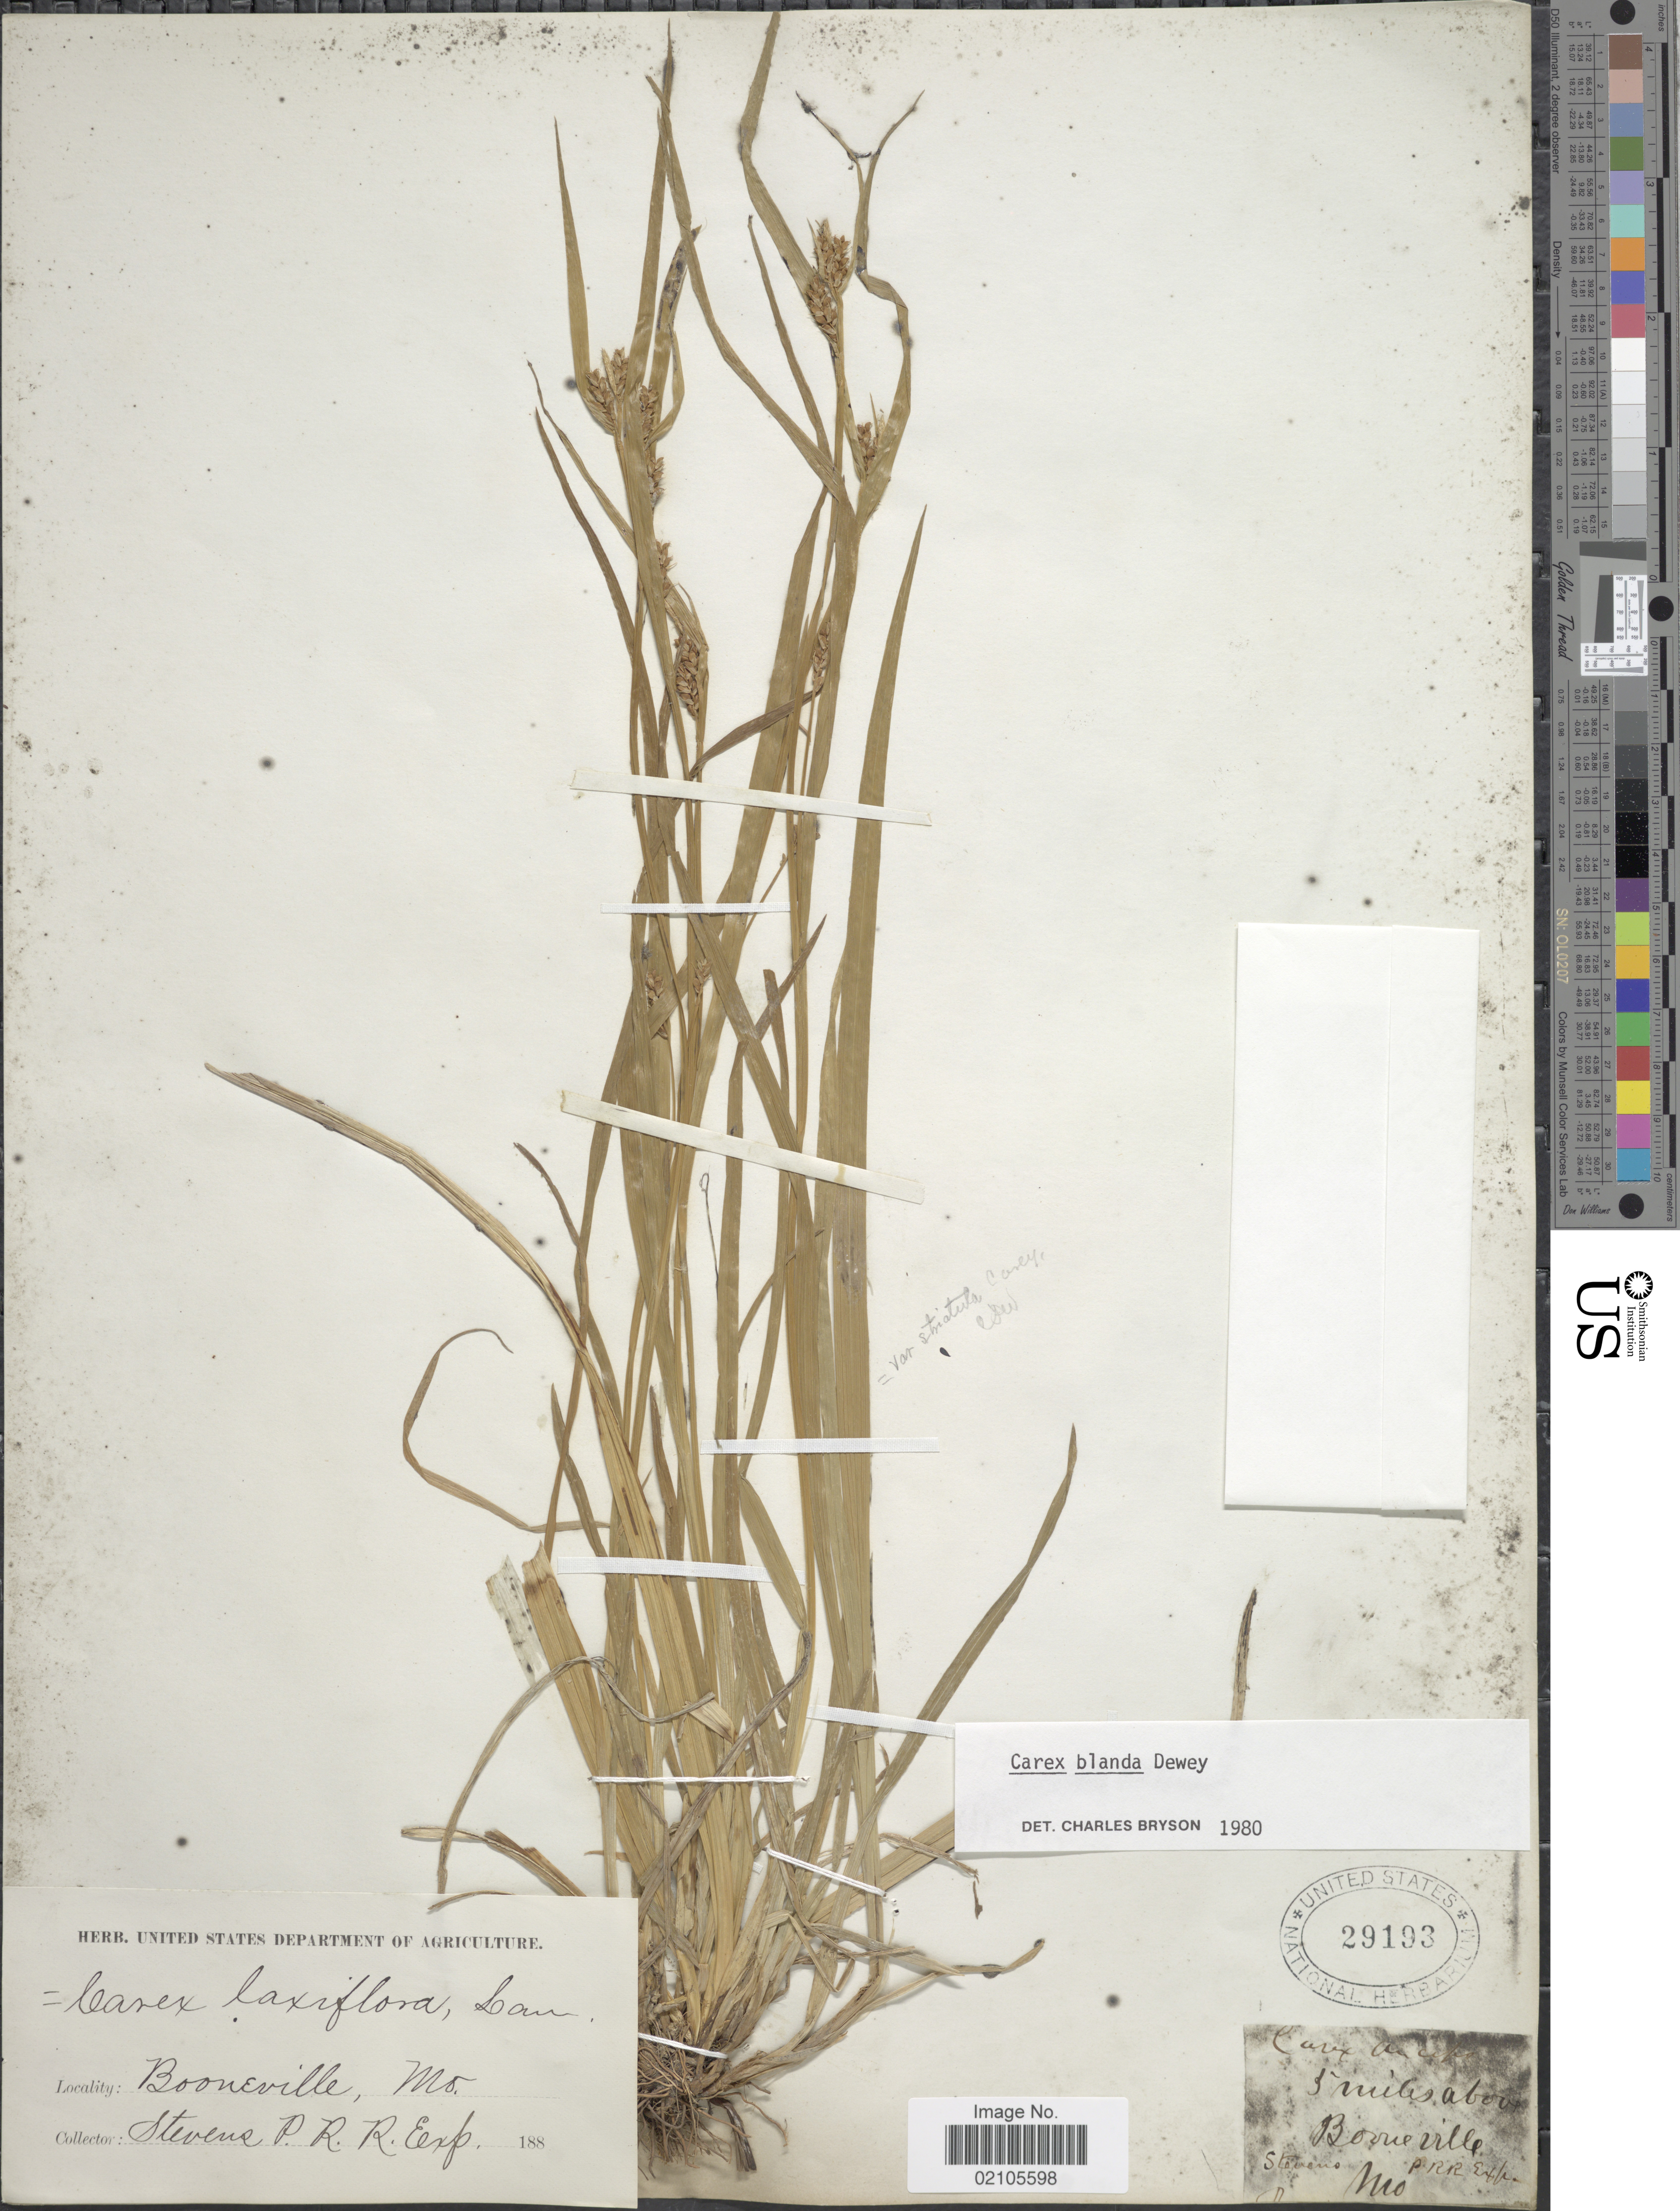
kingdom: Plantae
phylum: Tracheophyta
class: Liliopsida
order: Poales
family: Cyperaceae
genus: Carex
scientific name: Carex blanda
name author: Dewey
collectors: Stevens Pacific Railroad Survey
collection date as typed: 188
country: United States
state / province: Missouri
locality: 5 miles above Booneville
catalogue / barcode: US 29193